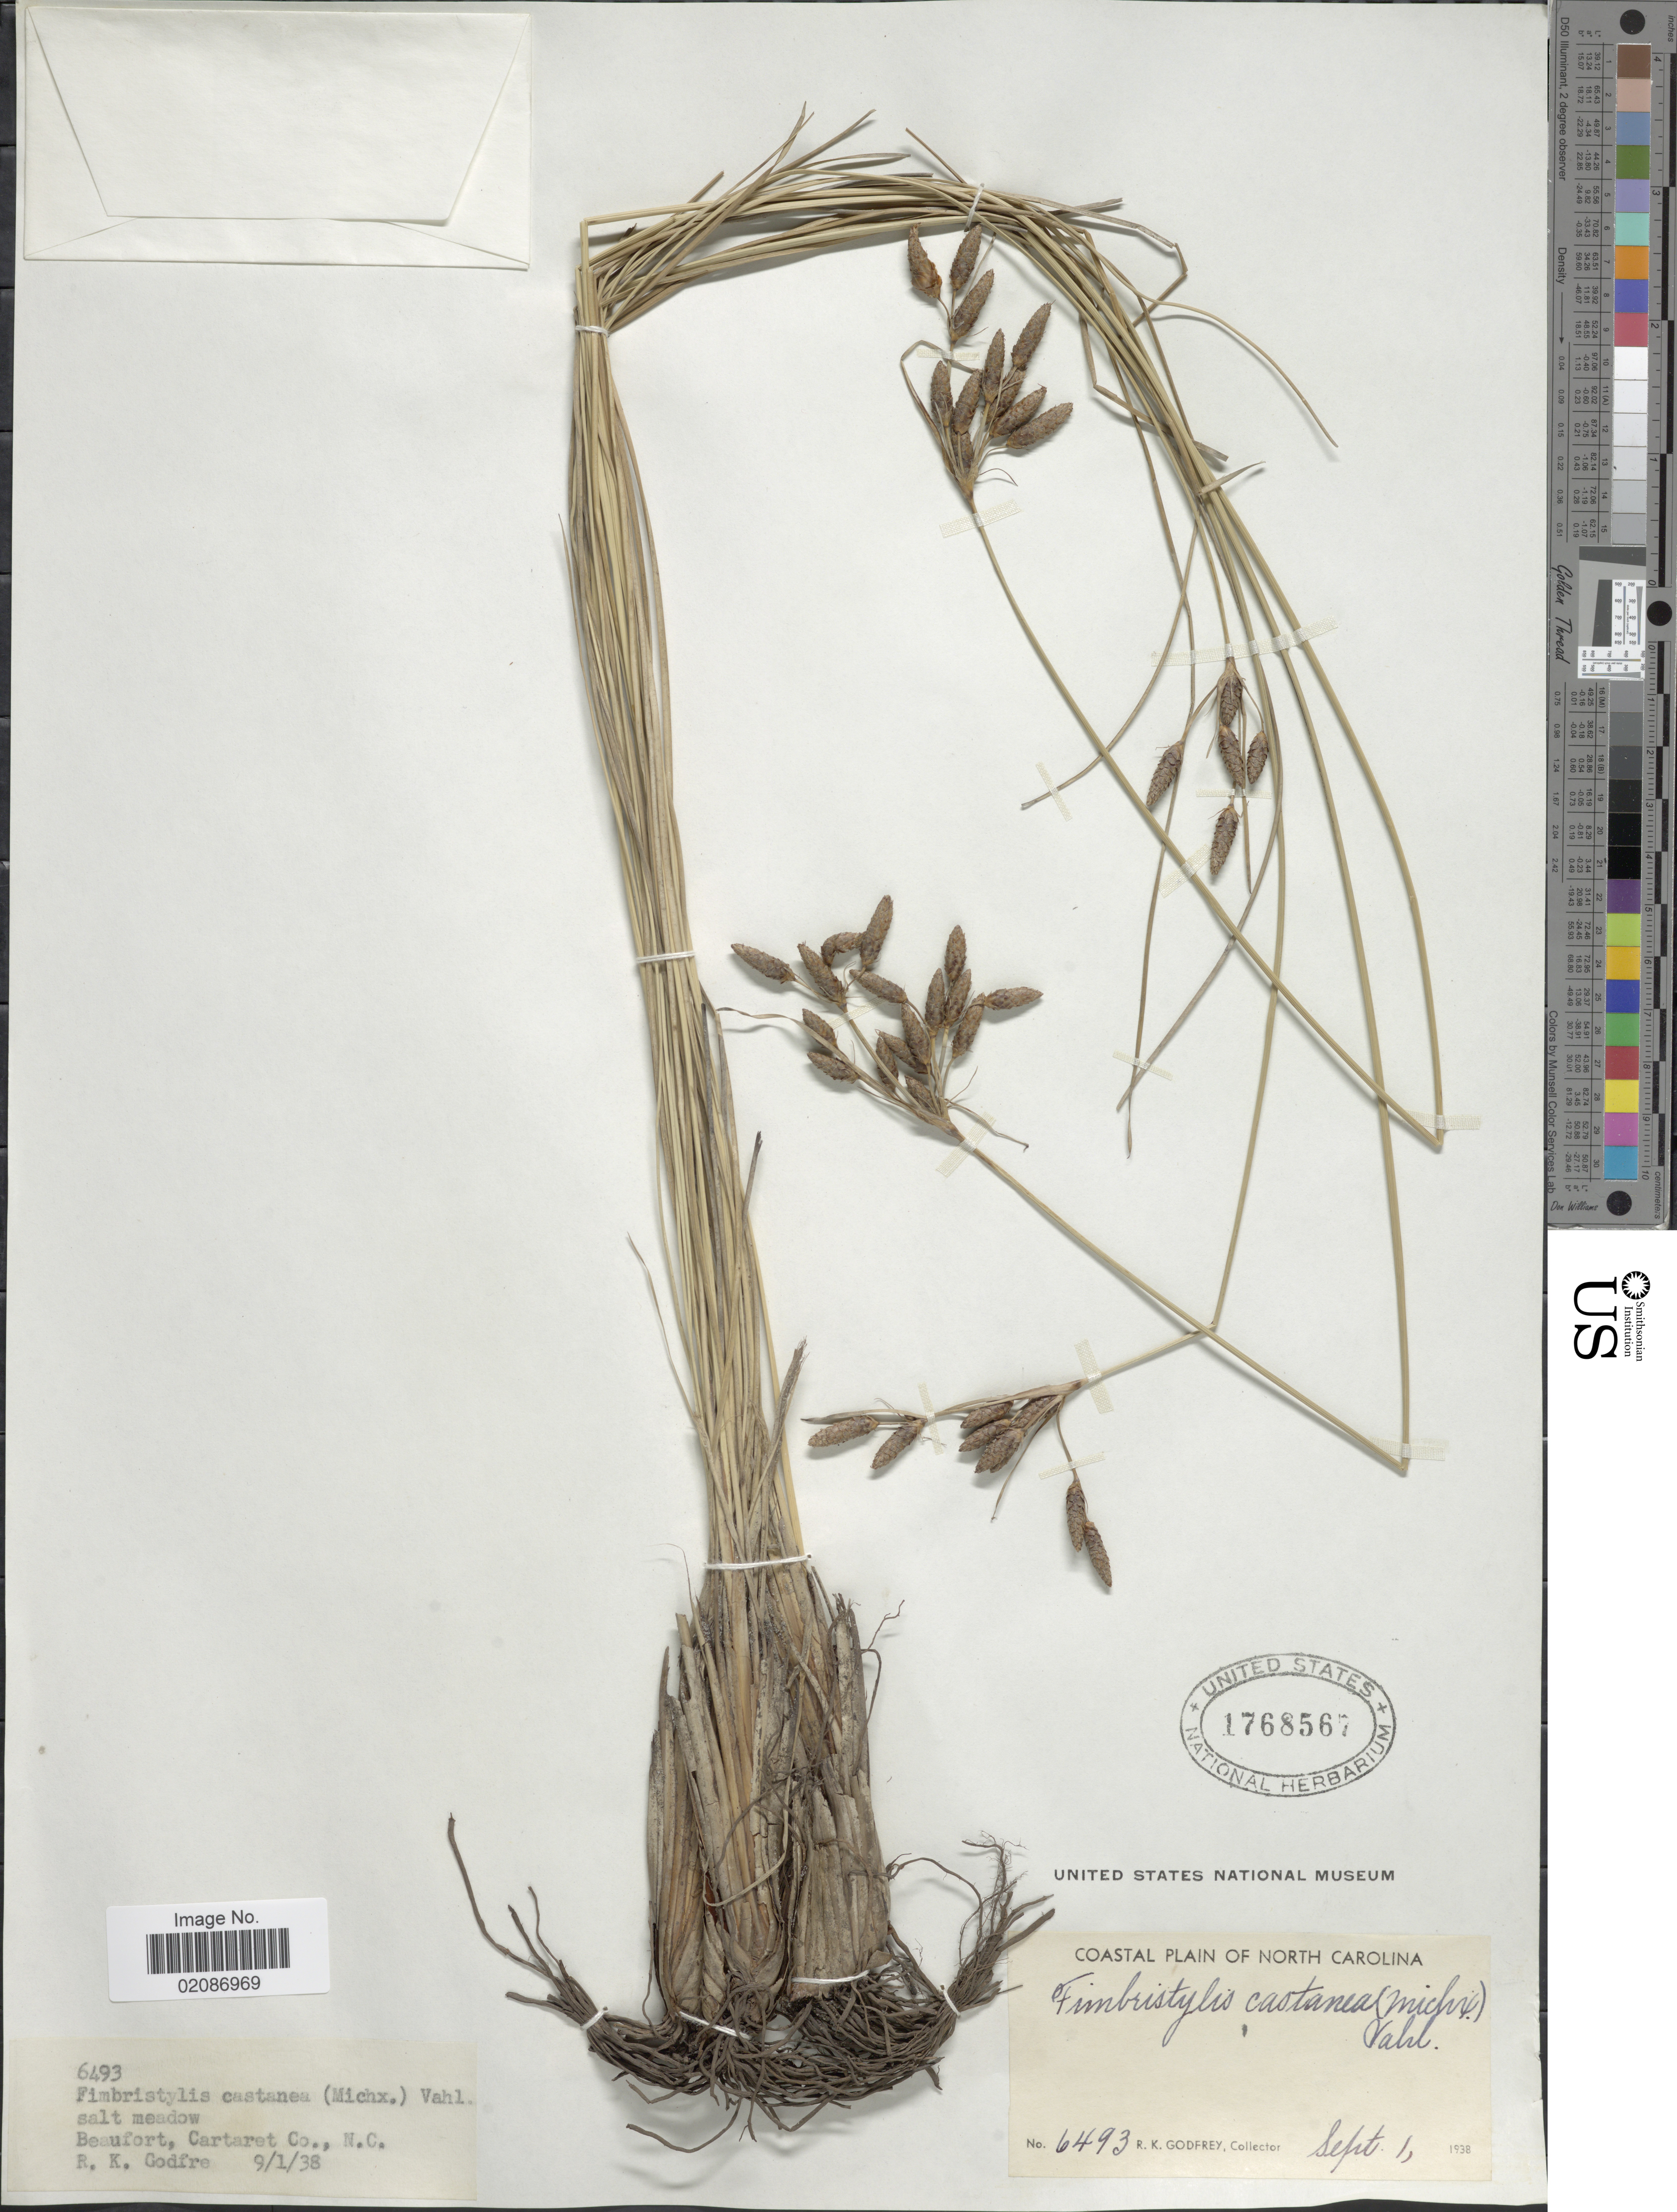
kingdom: Plantae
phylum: Tracheophyta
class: Liliopsida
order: Poales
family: Cyperaceae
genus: Fimbristylis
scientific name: Fimbristylis castanea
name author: (Michx.) Vahl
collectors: R. K. Godfrey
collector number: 6493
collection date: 1938-09-01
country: United States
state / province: North Carolina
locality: Coastal Plain of North Carolina, Beaufort, Cartaret Co.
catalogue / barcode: US 1768567